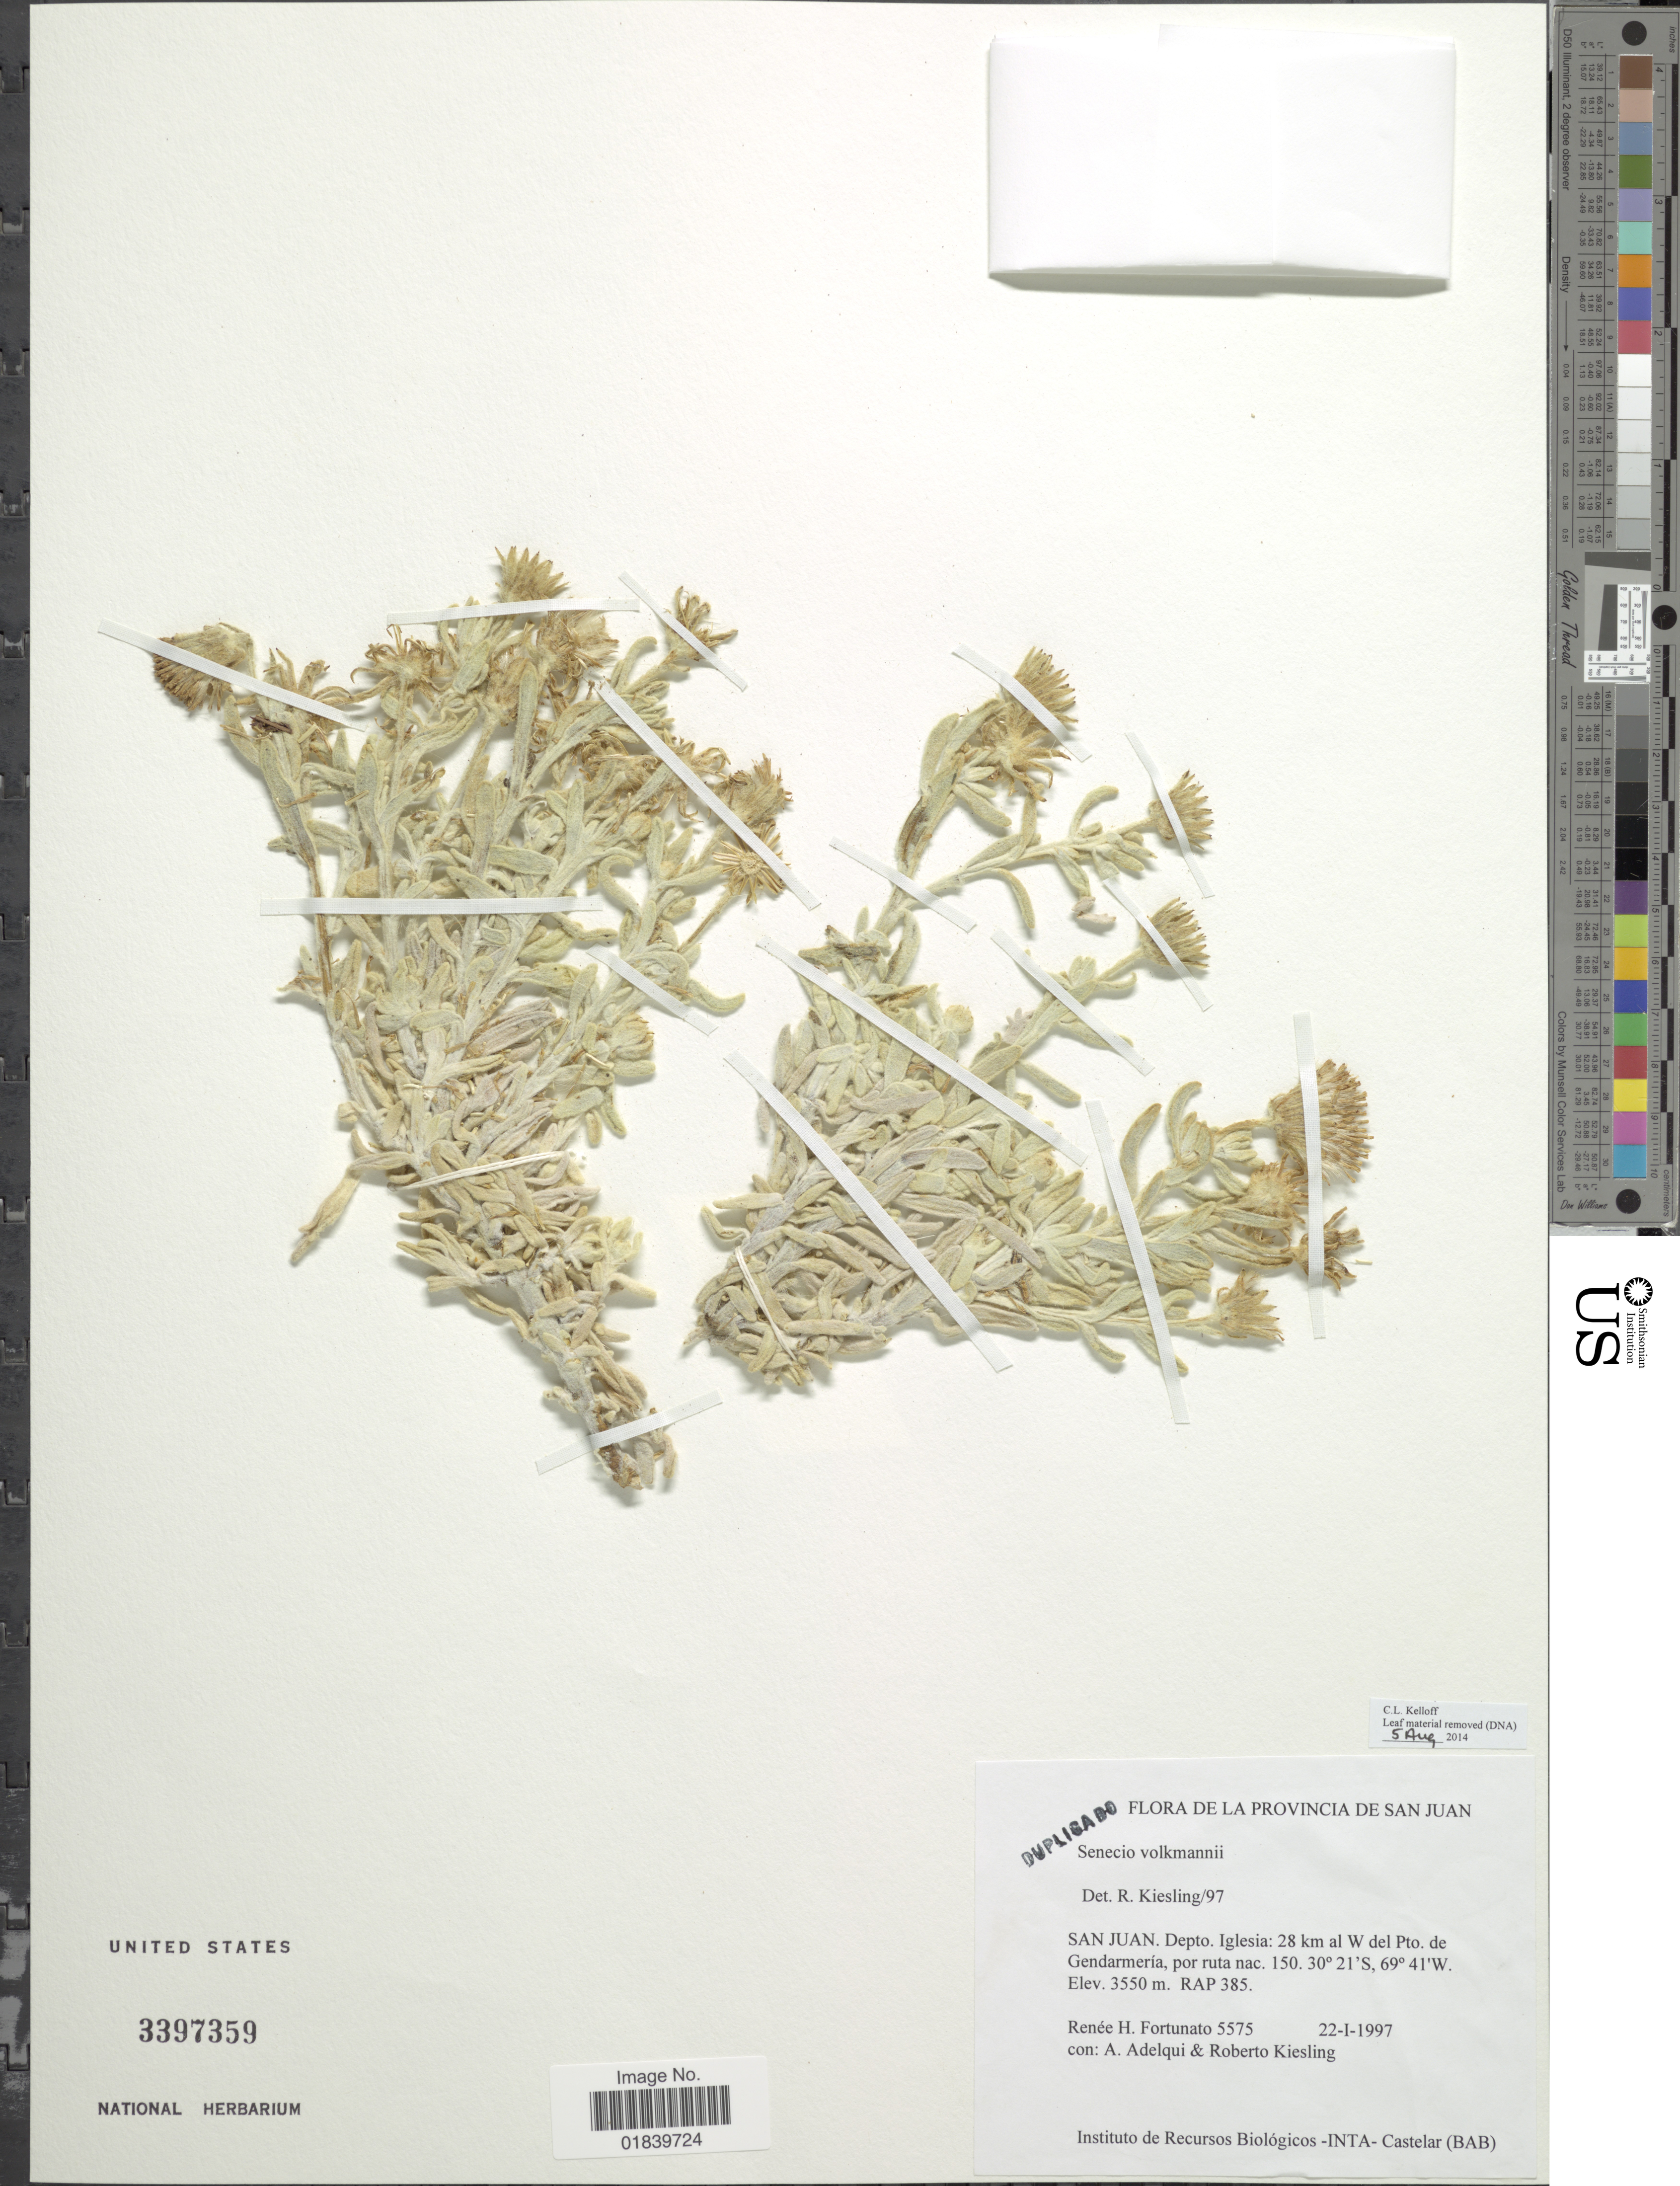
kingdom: Plantae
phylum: Tracheophyta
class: Magnoliopsida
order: Asterales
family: Asteraceae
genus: Senecio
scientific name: Senecio volckmannii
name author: Phil.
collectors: R. H. Fortunato, A. Alfieri & R. Kiesling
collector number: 5575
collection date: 1997-01-22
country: Argentina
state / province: San Juan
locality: San Juan, Depto. Iglesia: 28 km al W del Pto. de Gendarmeria, por ruta nac.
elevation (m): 3550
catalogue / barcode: US 3397359